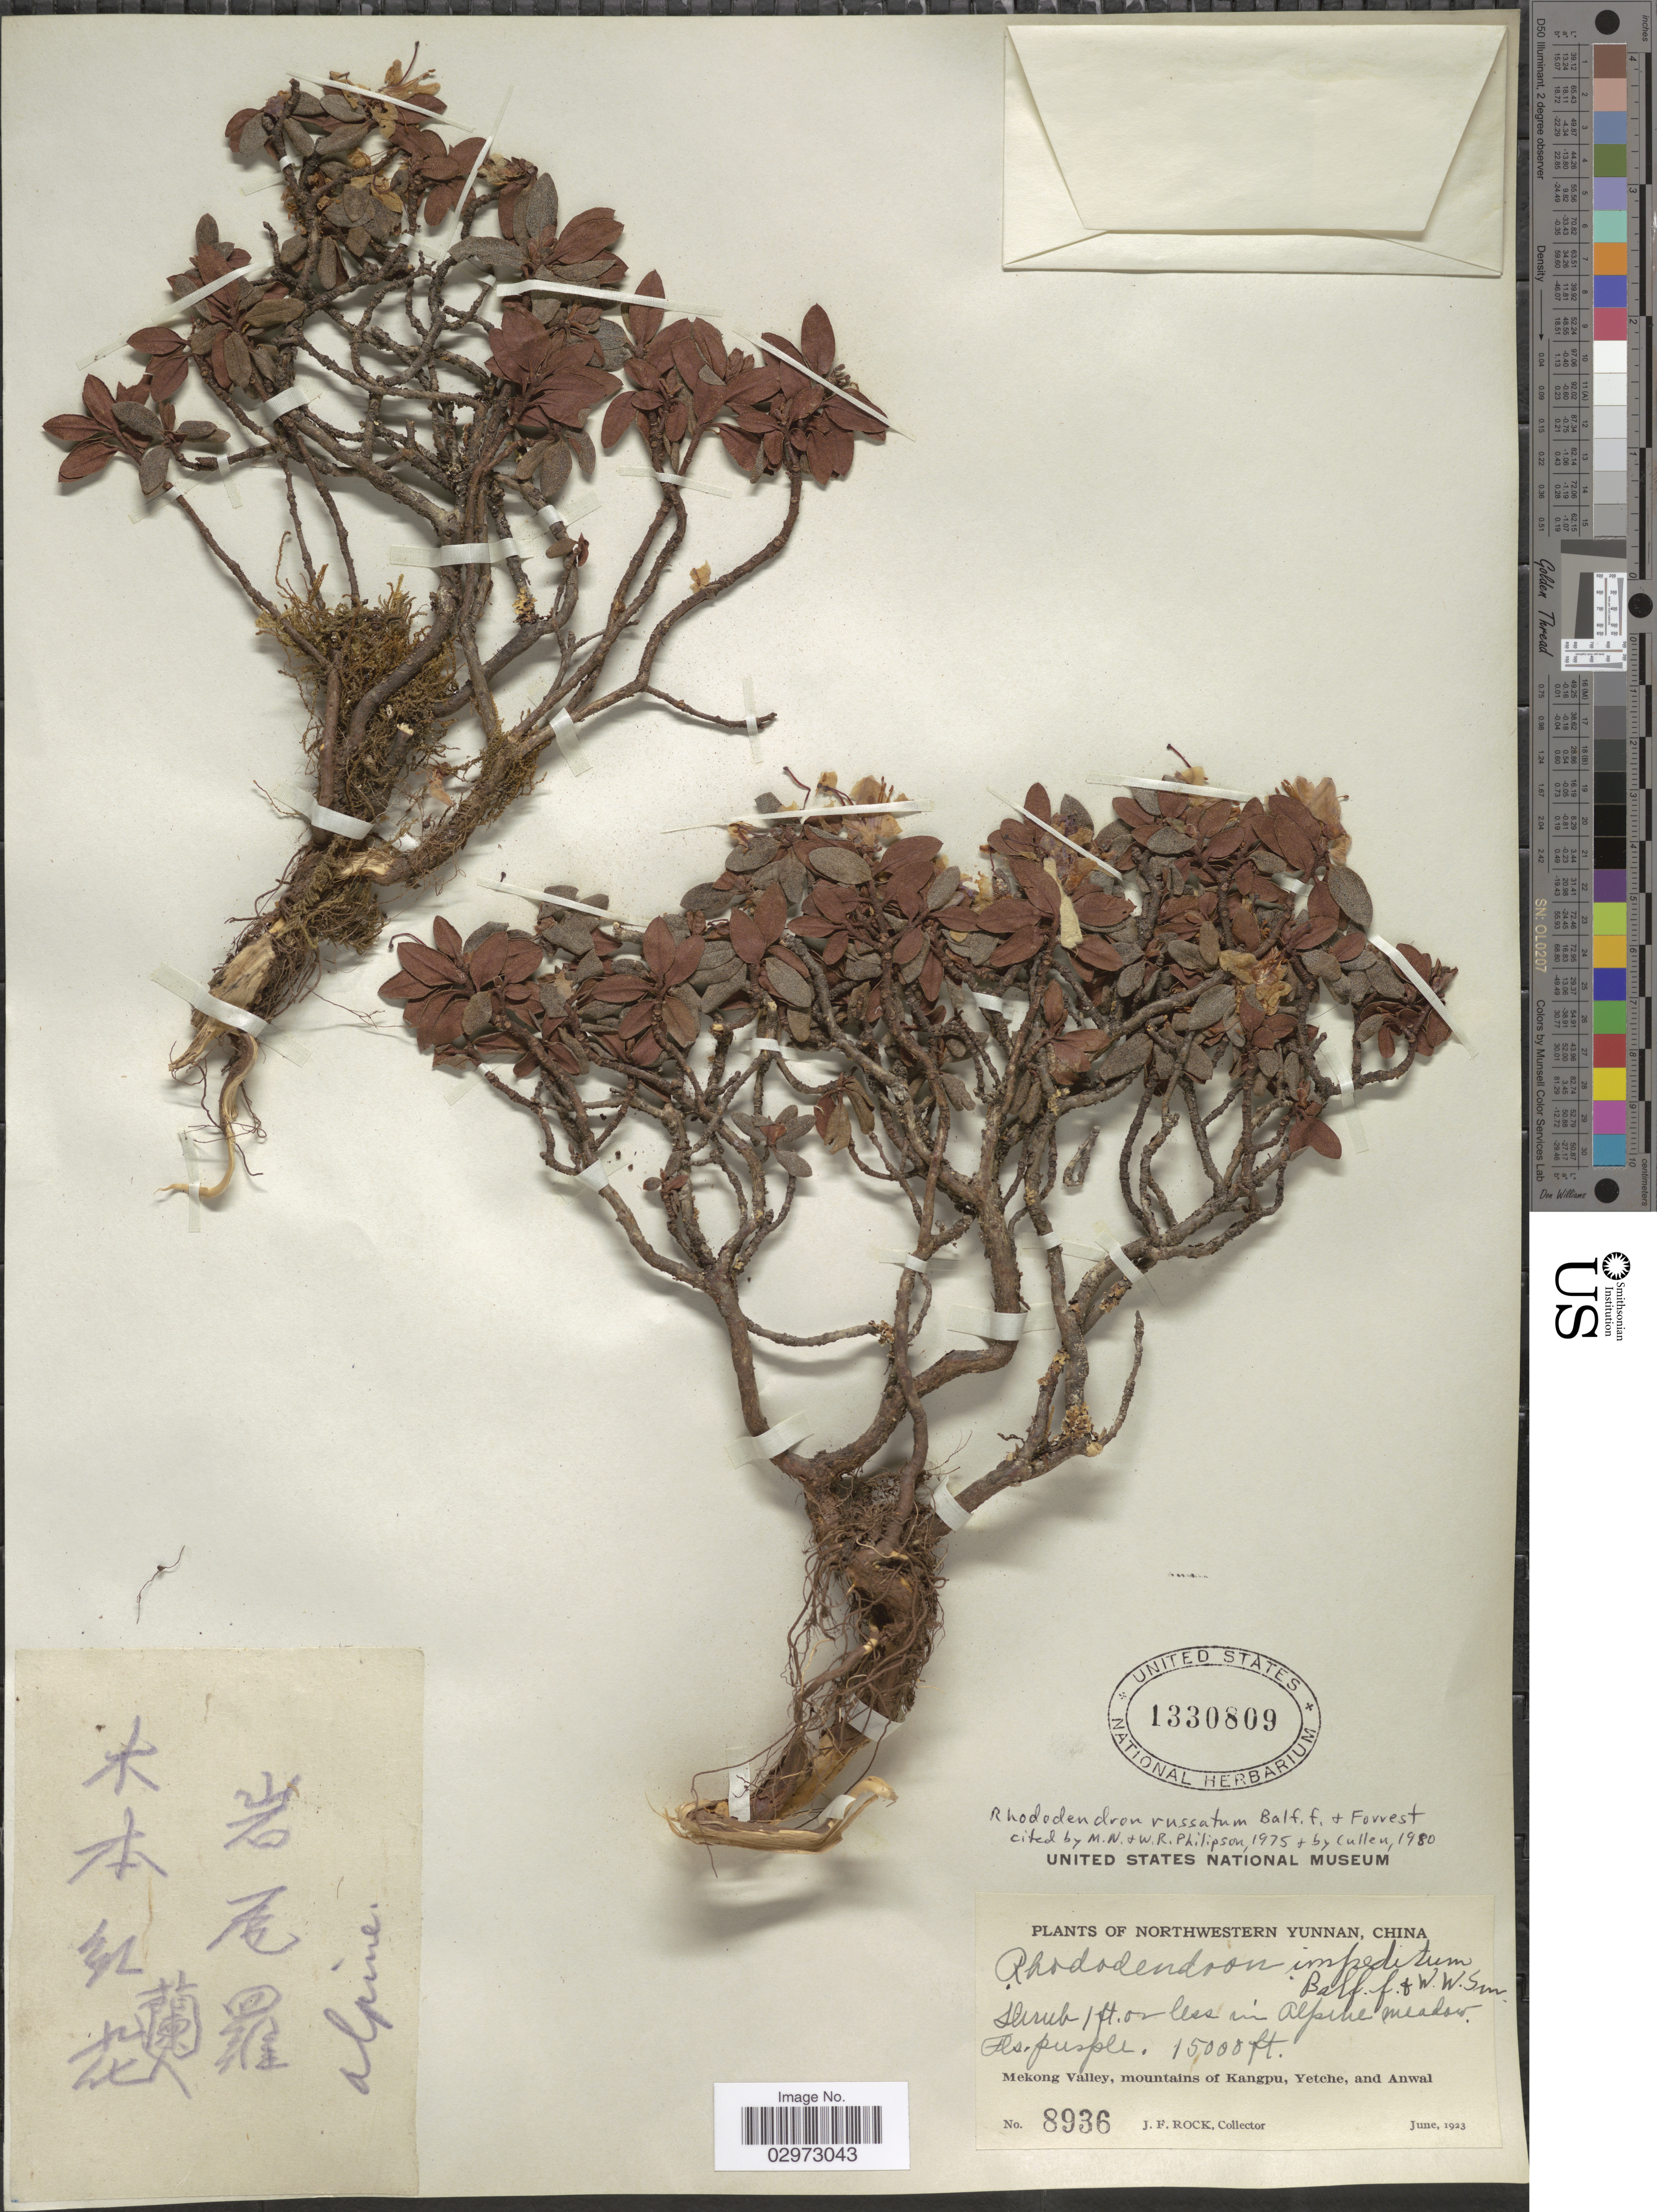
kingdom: Plantae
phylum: Tracheophyta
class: Magnoliopsida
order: Ericales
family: Ericaceae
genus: Rhododendron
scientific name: Rhododendron russatum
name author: Balf. f. & Forrest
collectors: J. Rock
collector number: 8936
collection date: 1923-06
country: China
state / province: Yunnan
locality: Northwestern Yunnan. Mekong Valley, mountains of Kangpu, Yetche, and Anwal.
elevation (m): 4572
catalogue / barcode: US 1330809